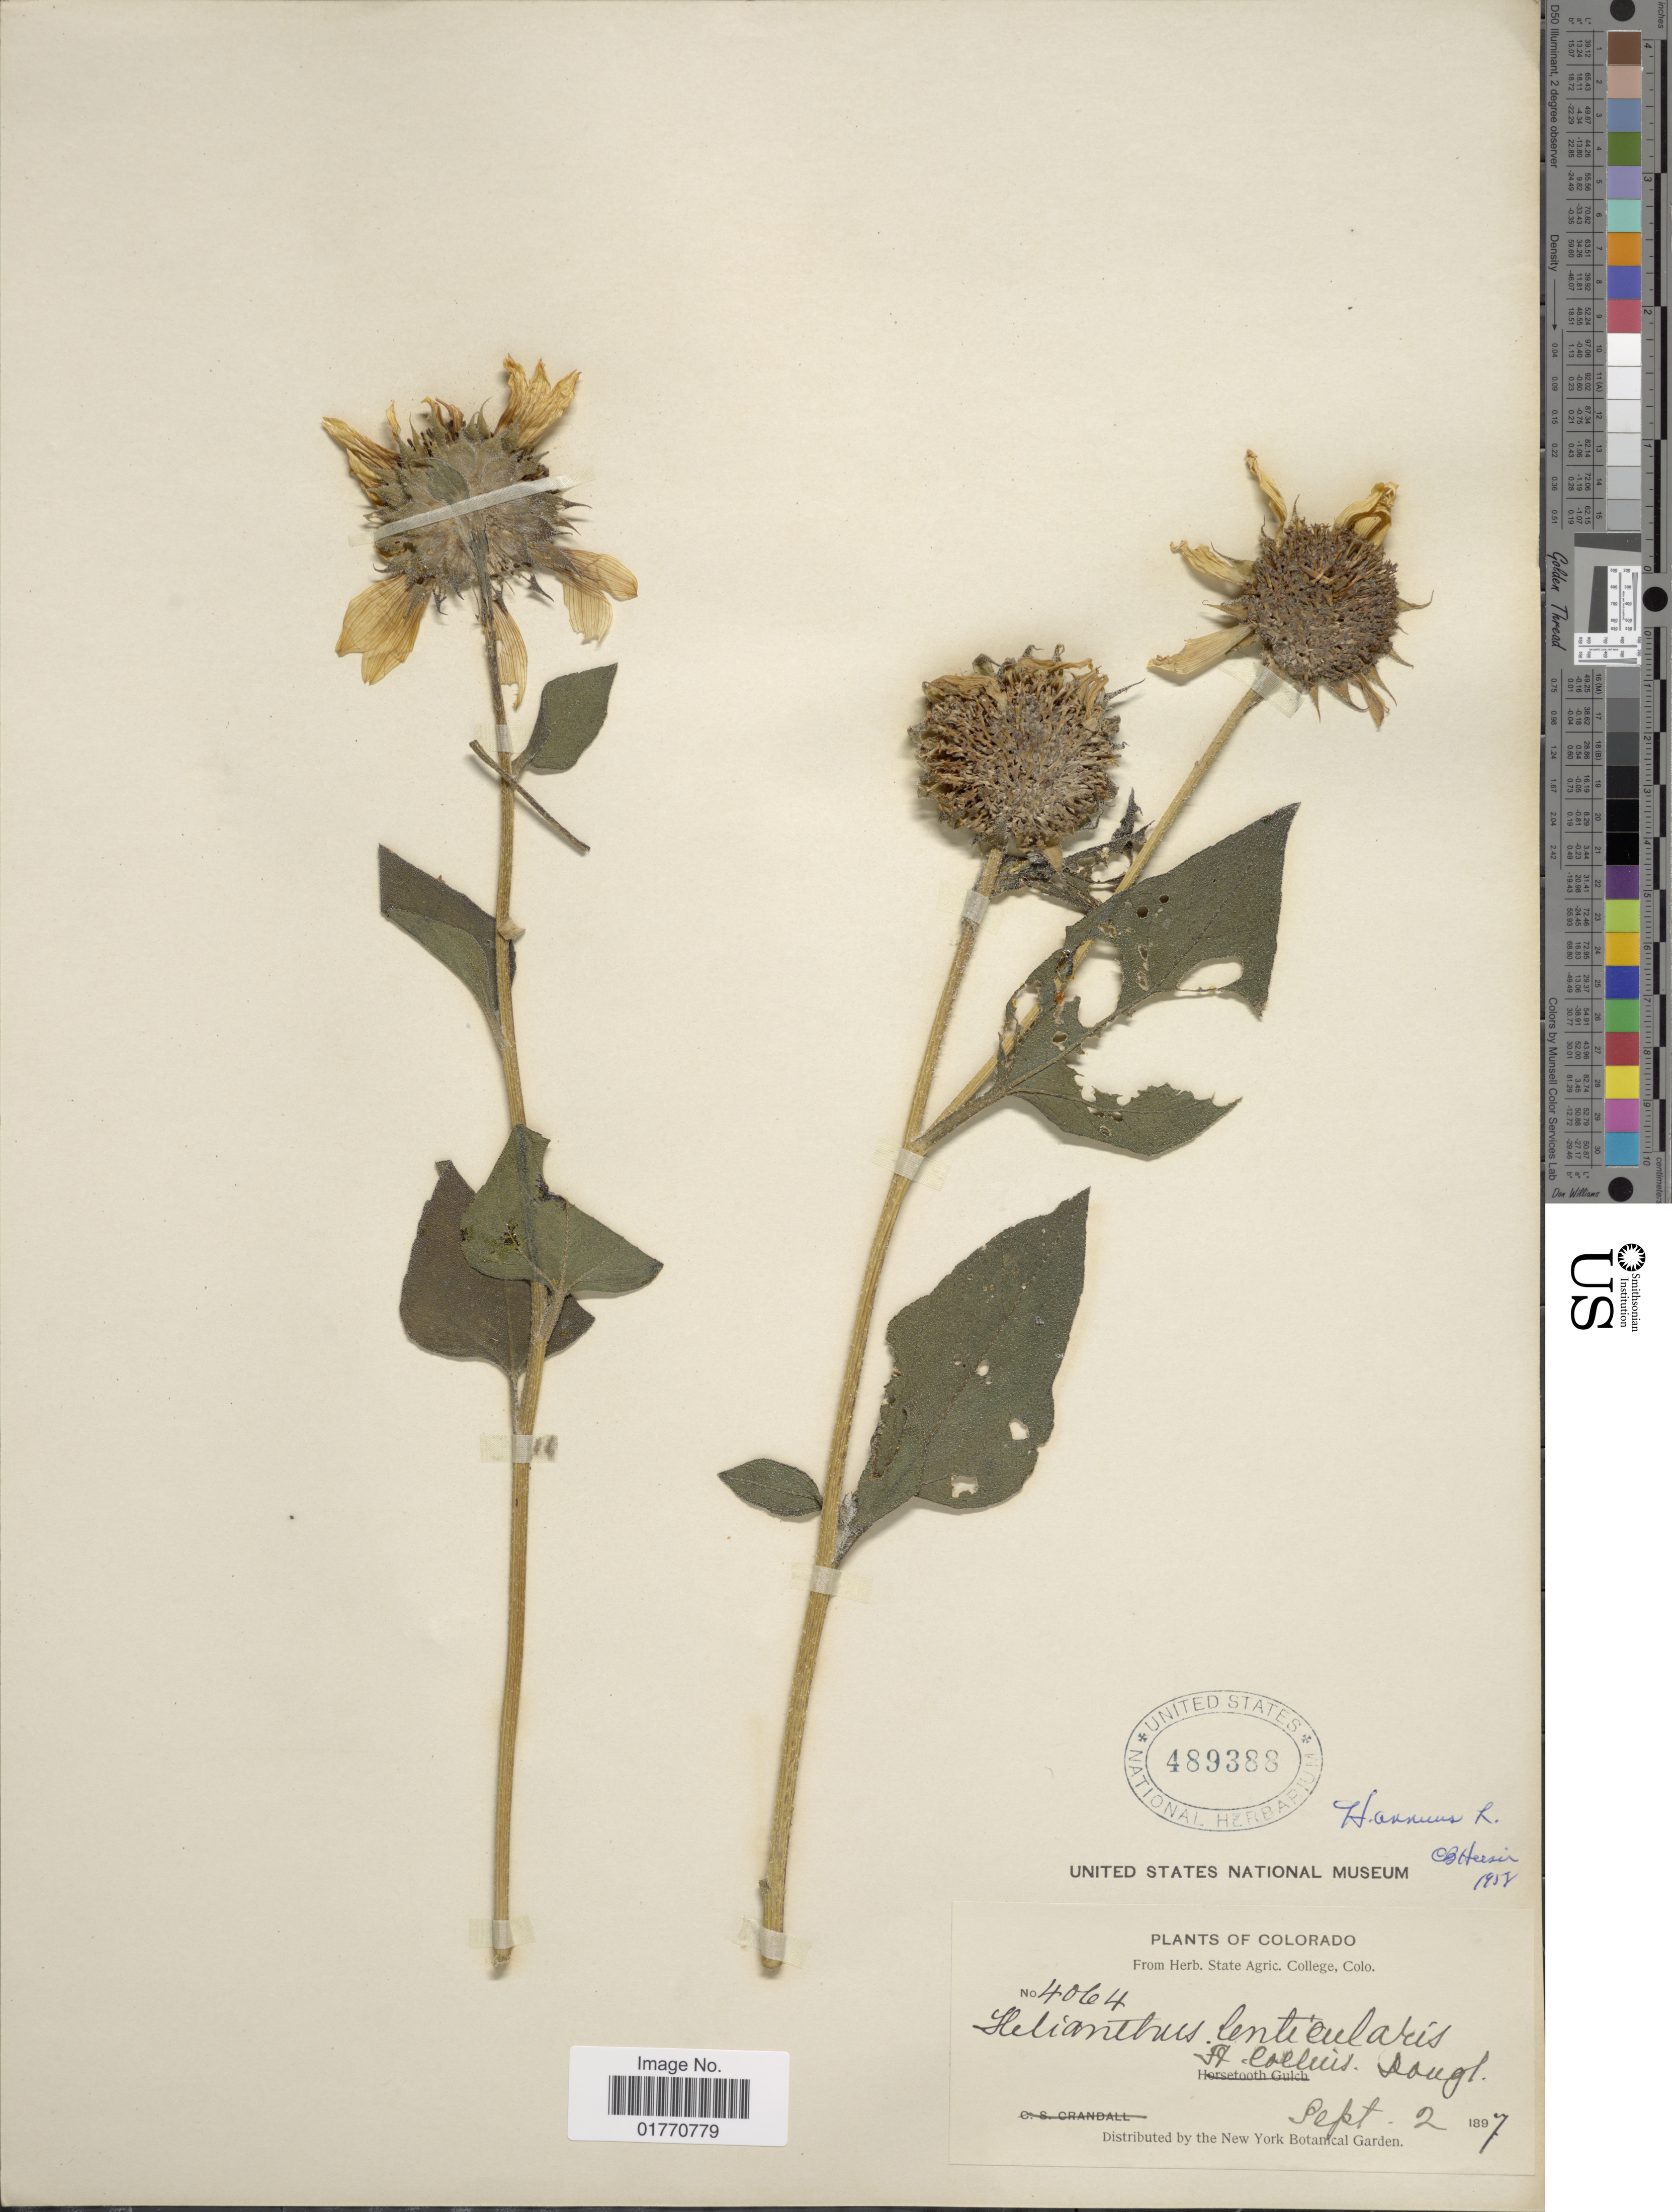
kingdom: Plantae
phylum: Tracheophyta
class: Magnoliopsida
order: Asterales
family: Asteraceae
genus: Helianthus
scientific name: Helianthus lenticularis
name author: Douglas ex Lindl.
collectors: ex herb. State Agric. College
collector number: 4064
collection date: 1897-09-02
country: United States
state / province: Colorado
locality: Ft. Collins.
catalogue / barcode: US 489388